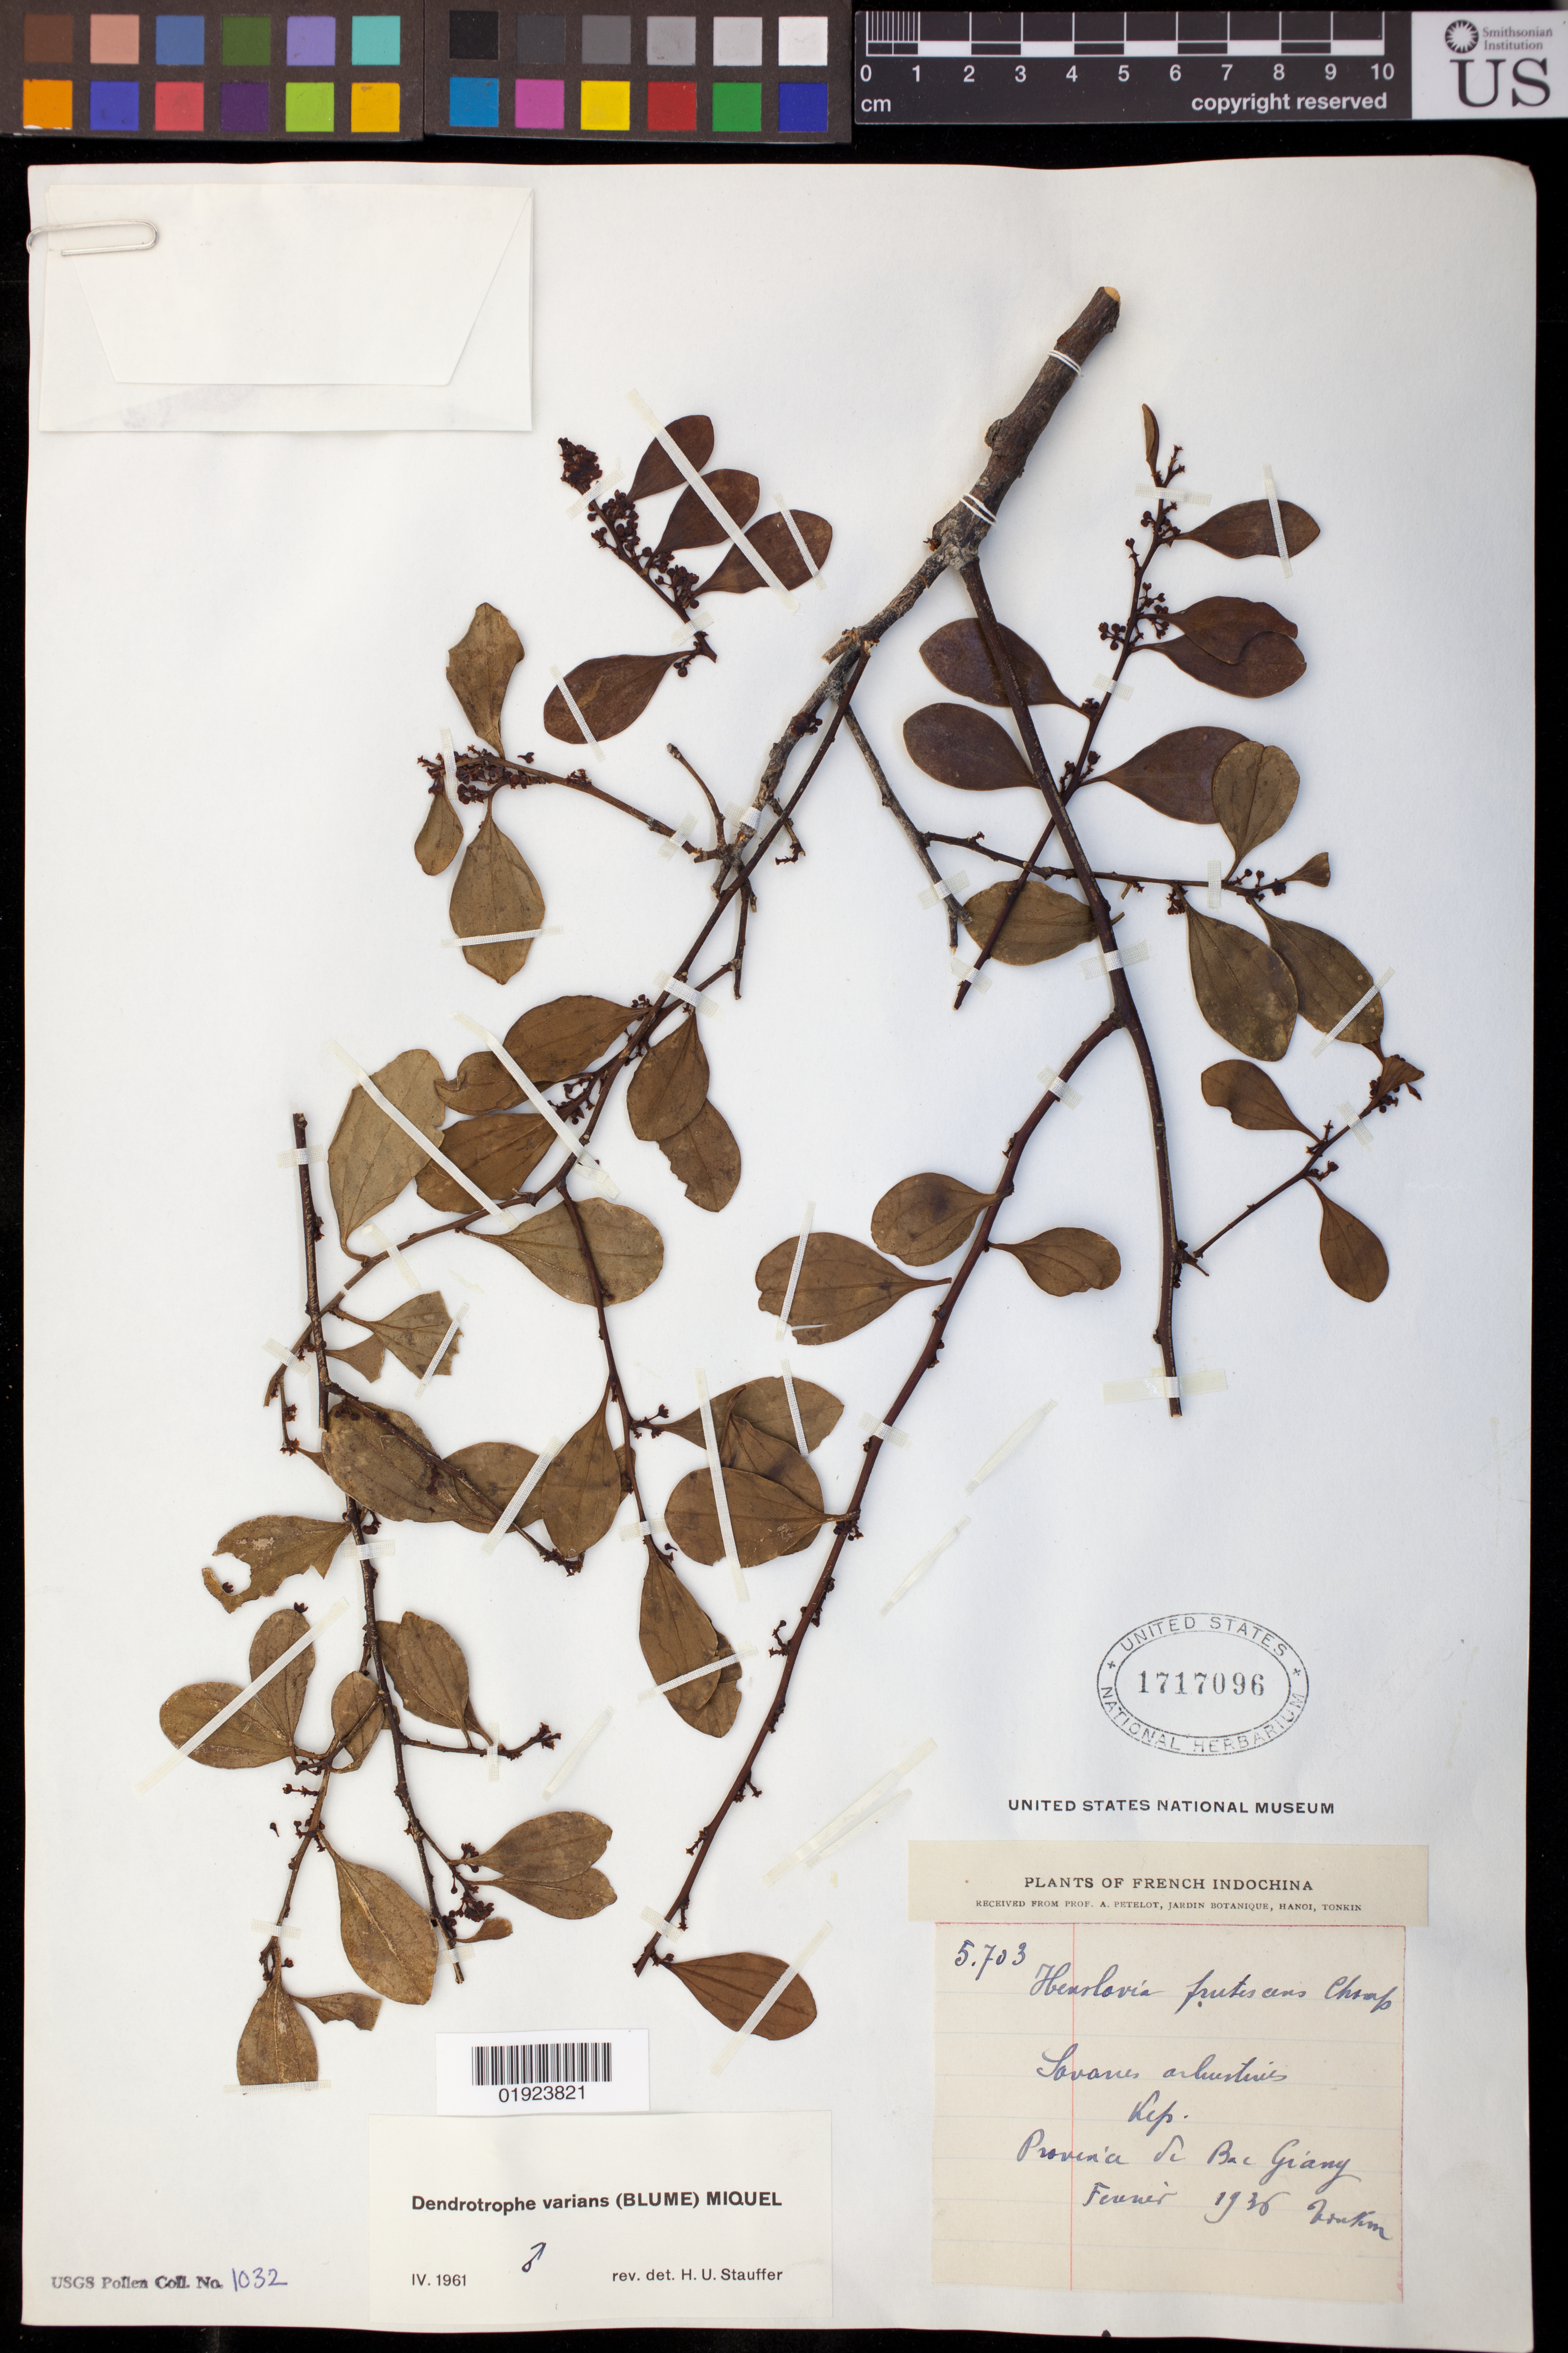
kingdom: Plantae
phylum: Tracheophyta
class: Magnoliopsida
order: Santalales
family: Amphorogynaceae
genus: Dendrotrophe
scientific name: Dendrotrophe varians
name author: (Blume) Miq.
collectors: A. Petelot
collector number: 5.703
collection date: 1936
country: Vietnam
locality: Provina Si Bac Giang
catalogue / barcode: US 1717096